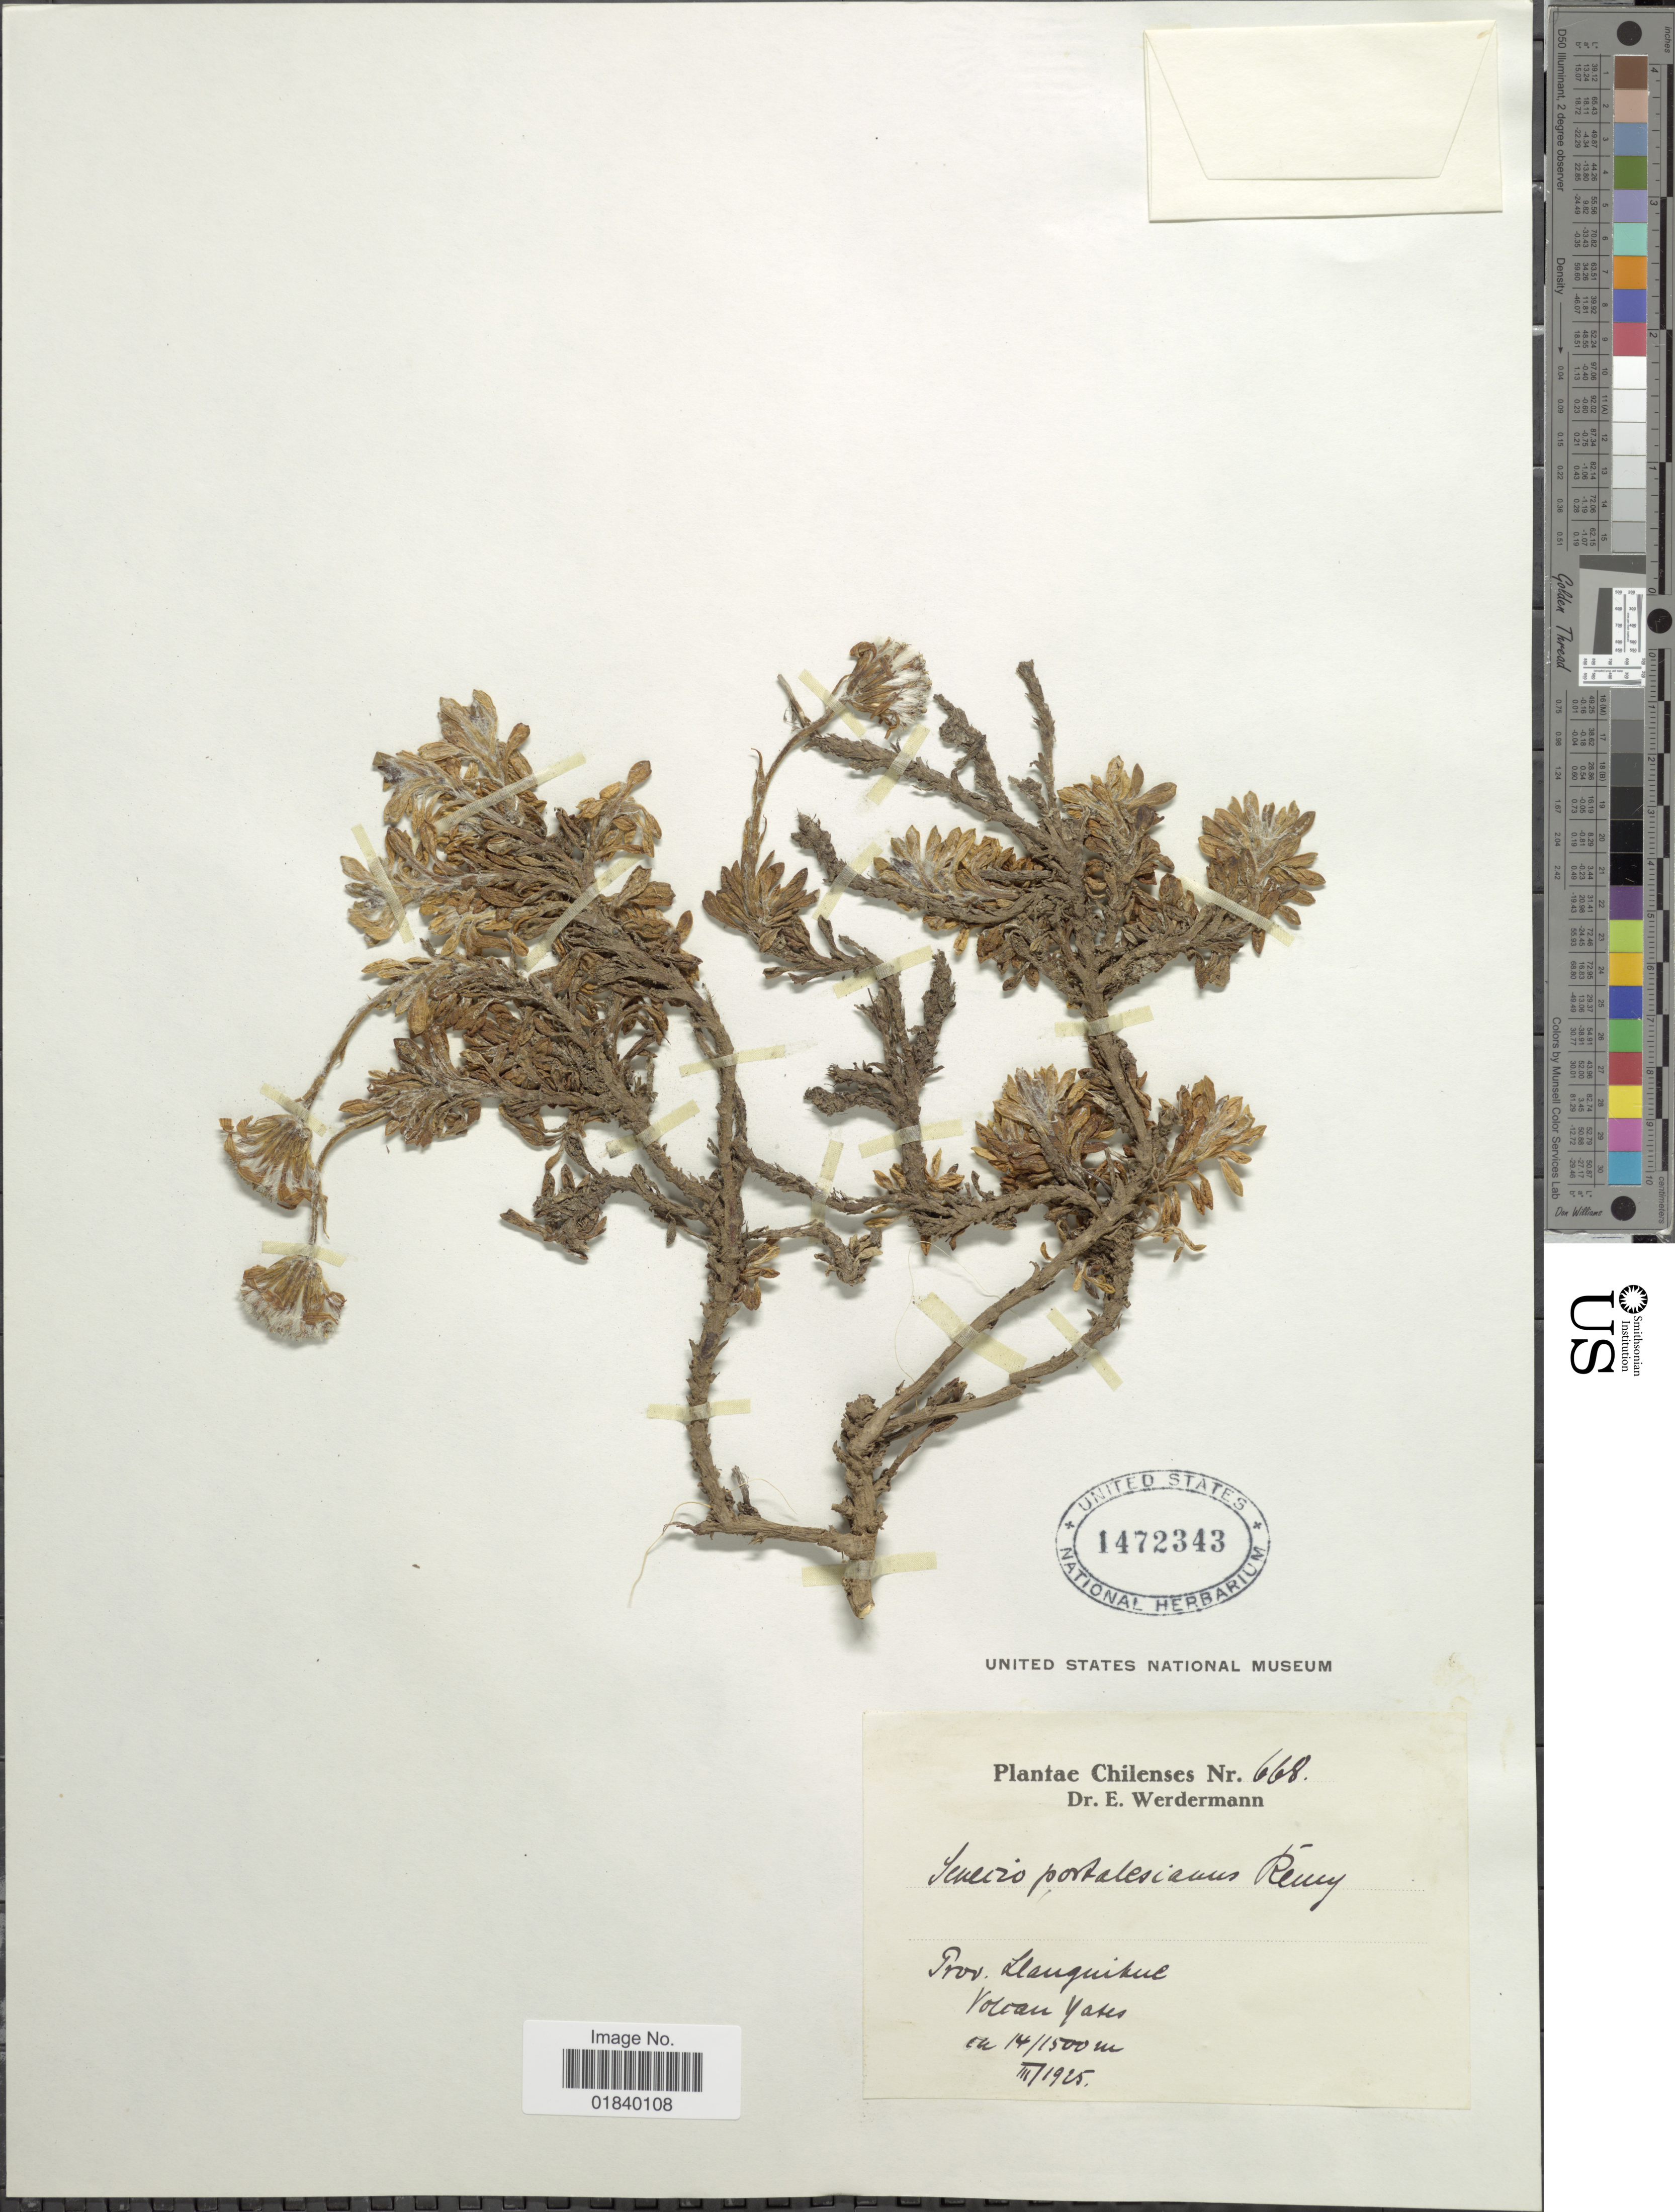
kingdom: Plantae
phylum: Tracheophyta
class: Magnoliopsida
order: Asterales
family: Asteraceae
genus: Senecio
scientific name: Senecio portalesianus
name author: J. Rémy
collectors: E. Werdermann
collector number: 668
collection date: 1925-03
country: Chile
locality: Chilenses. Prov. Llanquihul.Volcan Yates.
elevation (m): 1400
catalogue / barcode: US 1472343